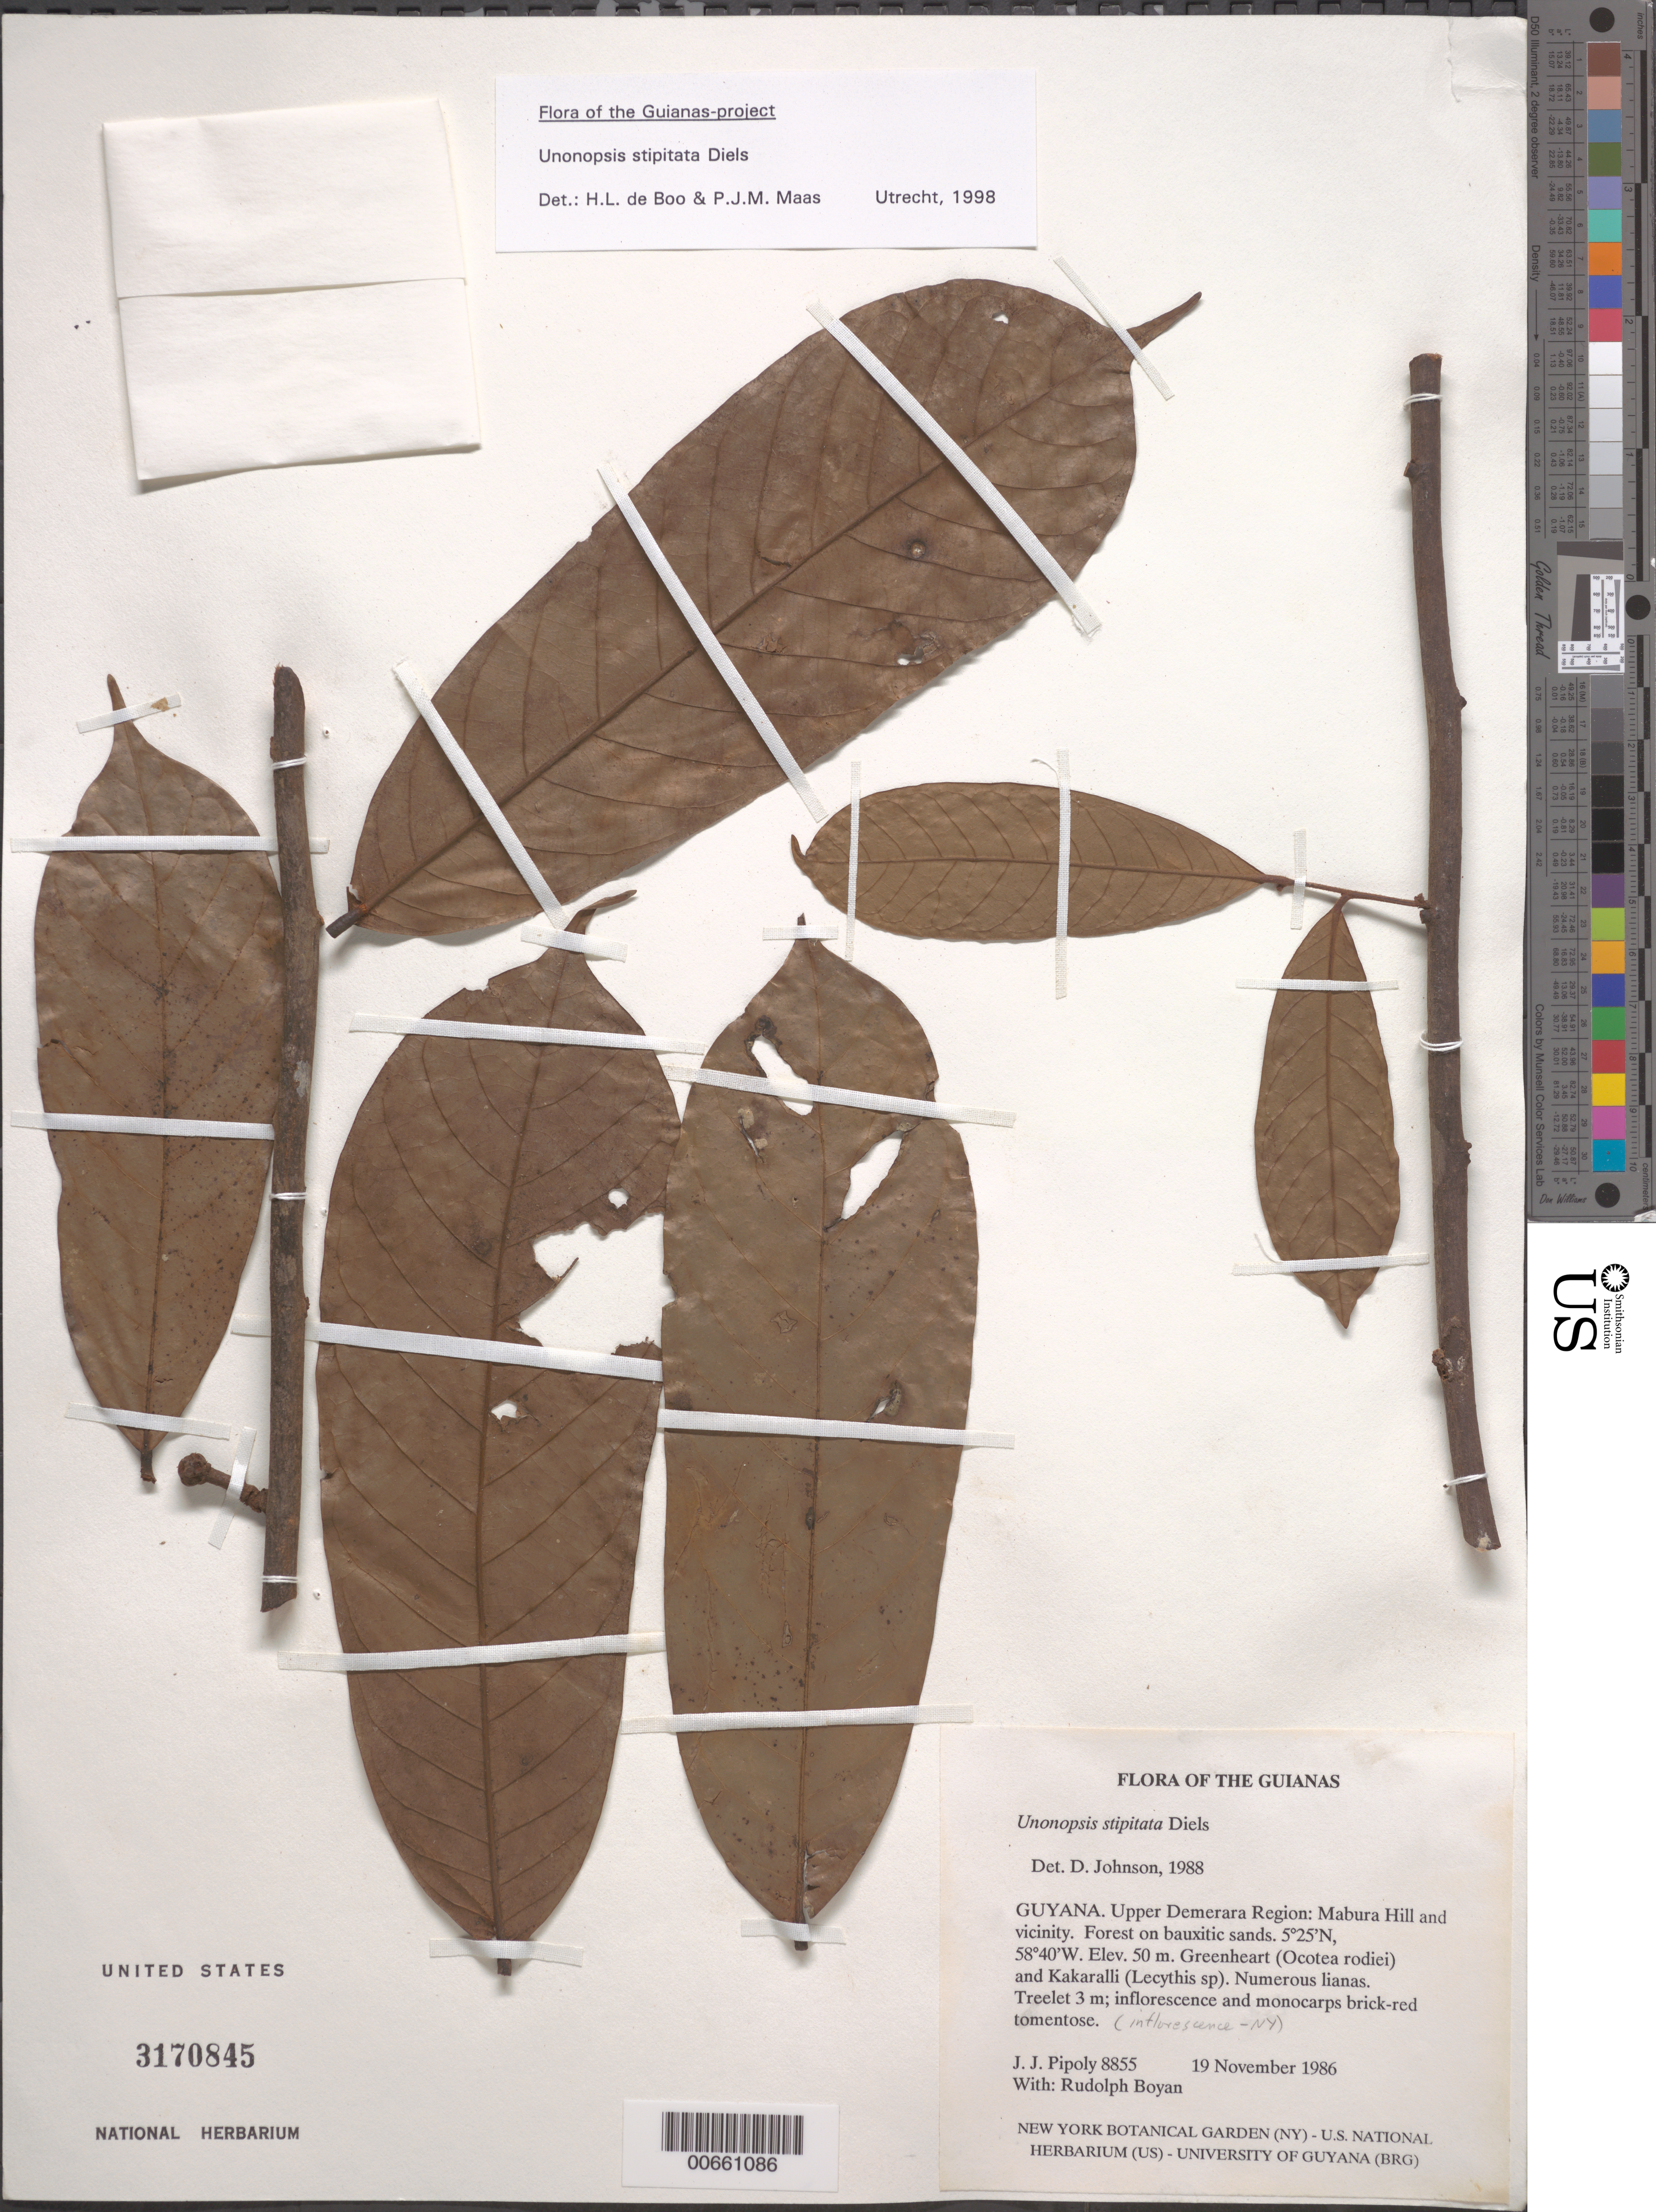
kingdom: Plantae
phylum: Tracheophyta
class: Magnoliopsida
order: Magnoliales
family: Annonaceae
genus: Unonopsis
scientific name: Unonopsis stipitata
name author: Diels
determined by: de Boo, H. L.; Maas, P. J.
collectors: J. J. Pipoly & R. Boyan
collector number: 8855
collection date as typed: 19 November 1986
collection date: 1986-11-19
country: Guyana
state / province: U. Demerara-Berbice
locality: Mabura Hill and vicinity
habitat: Forest on bauxitic sands. Greenheart (Ocotea rodiaei) and Kakaralli (Lecythis sp). Numerous lianas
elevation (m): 50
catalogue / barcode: US 3170845